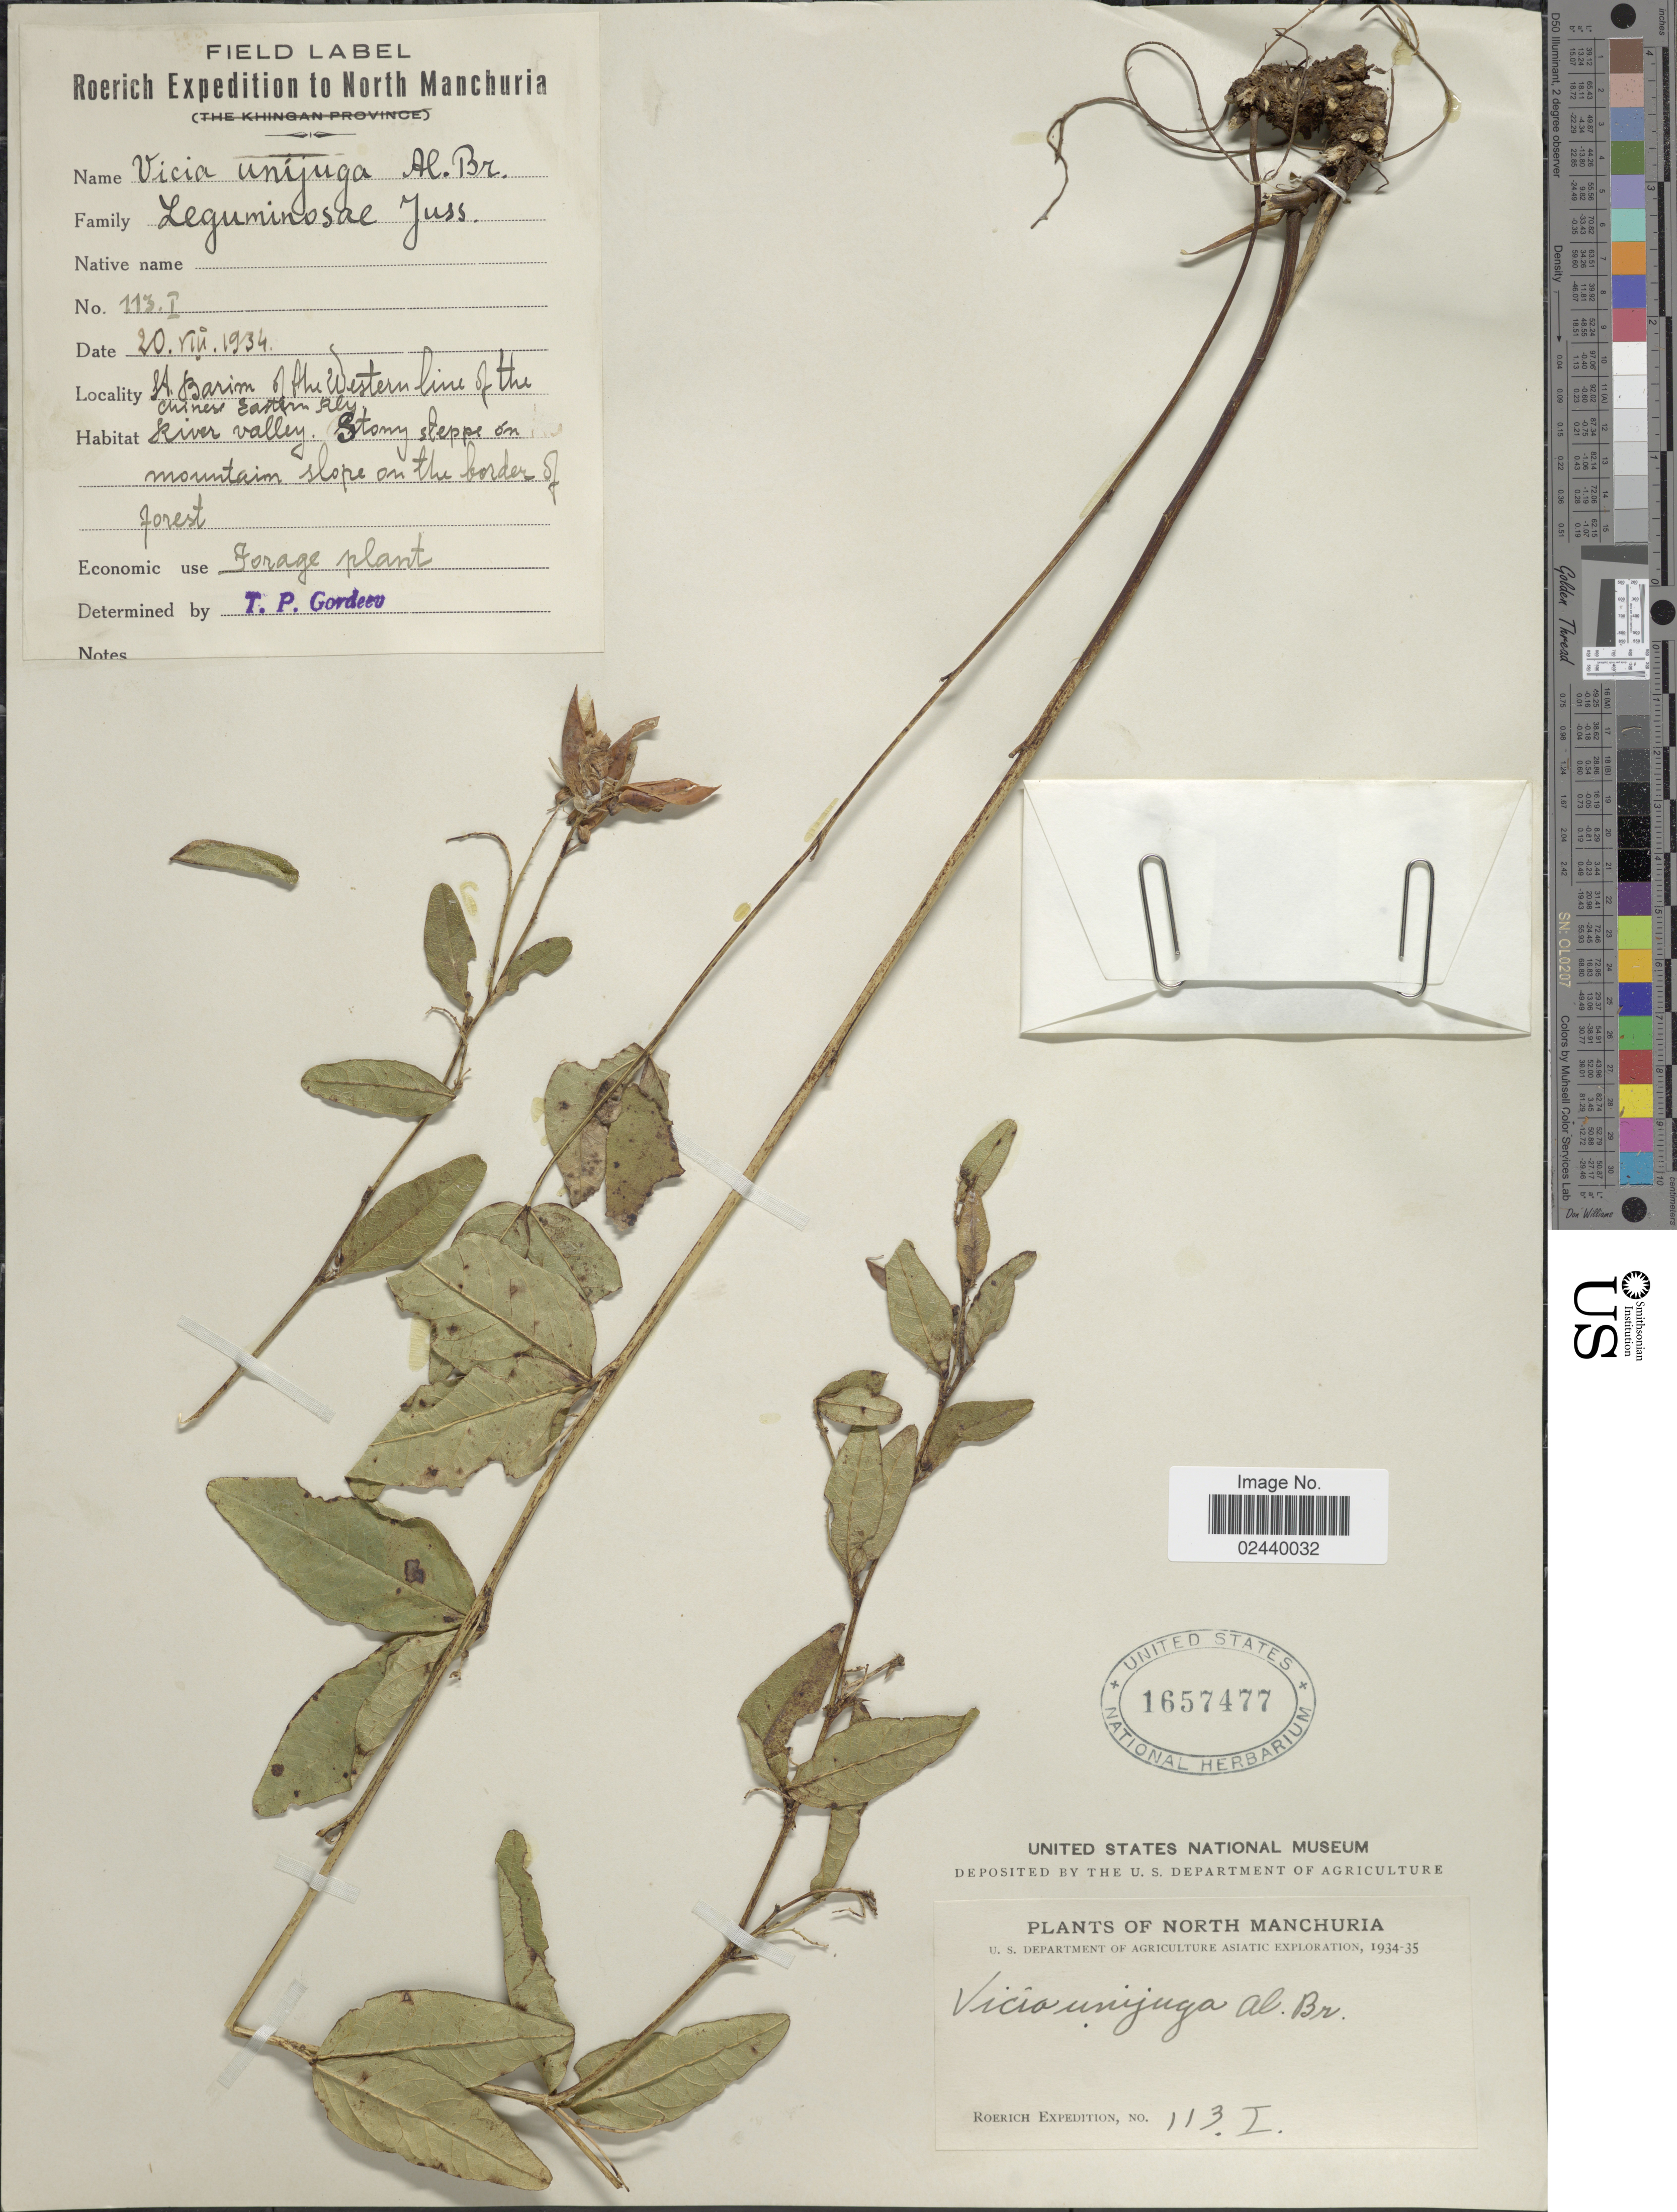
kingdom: Plantae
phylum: Tracheophyta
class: Magnoliopsida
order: Fabales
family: Fabaceae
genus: Vicia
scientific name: Vicia unijuga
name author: A. Braun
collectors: Roerich Expedition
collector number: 1131.I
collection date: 1934-07-20/1935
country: China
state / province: Nei Monggol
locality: North Manchuria, St. Barim of the Western line of the chinese Eastern Aly, River valley Stony steppe on mountain slope on the border of forest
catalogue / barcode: US 1657477